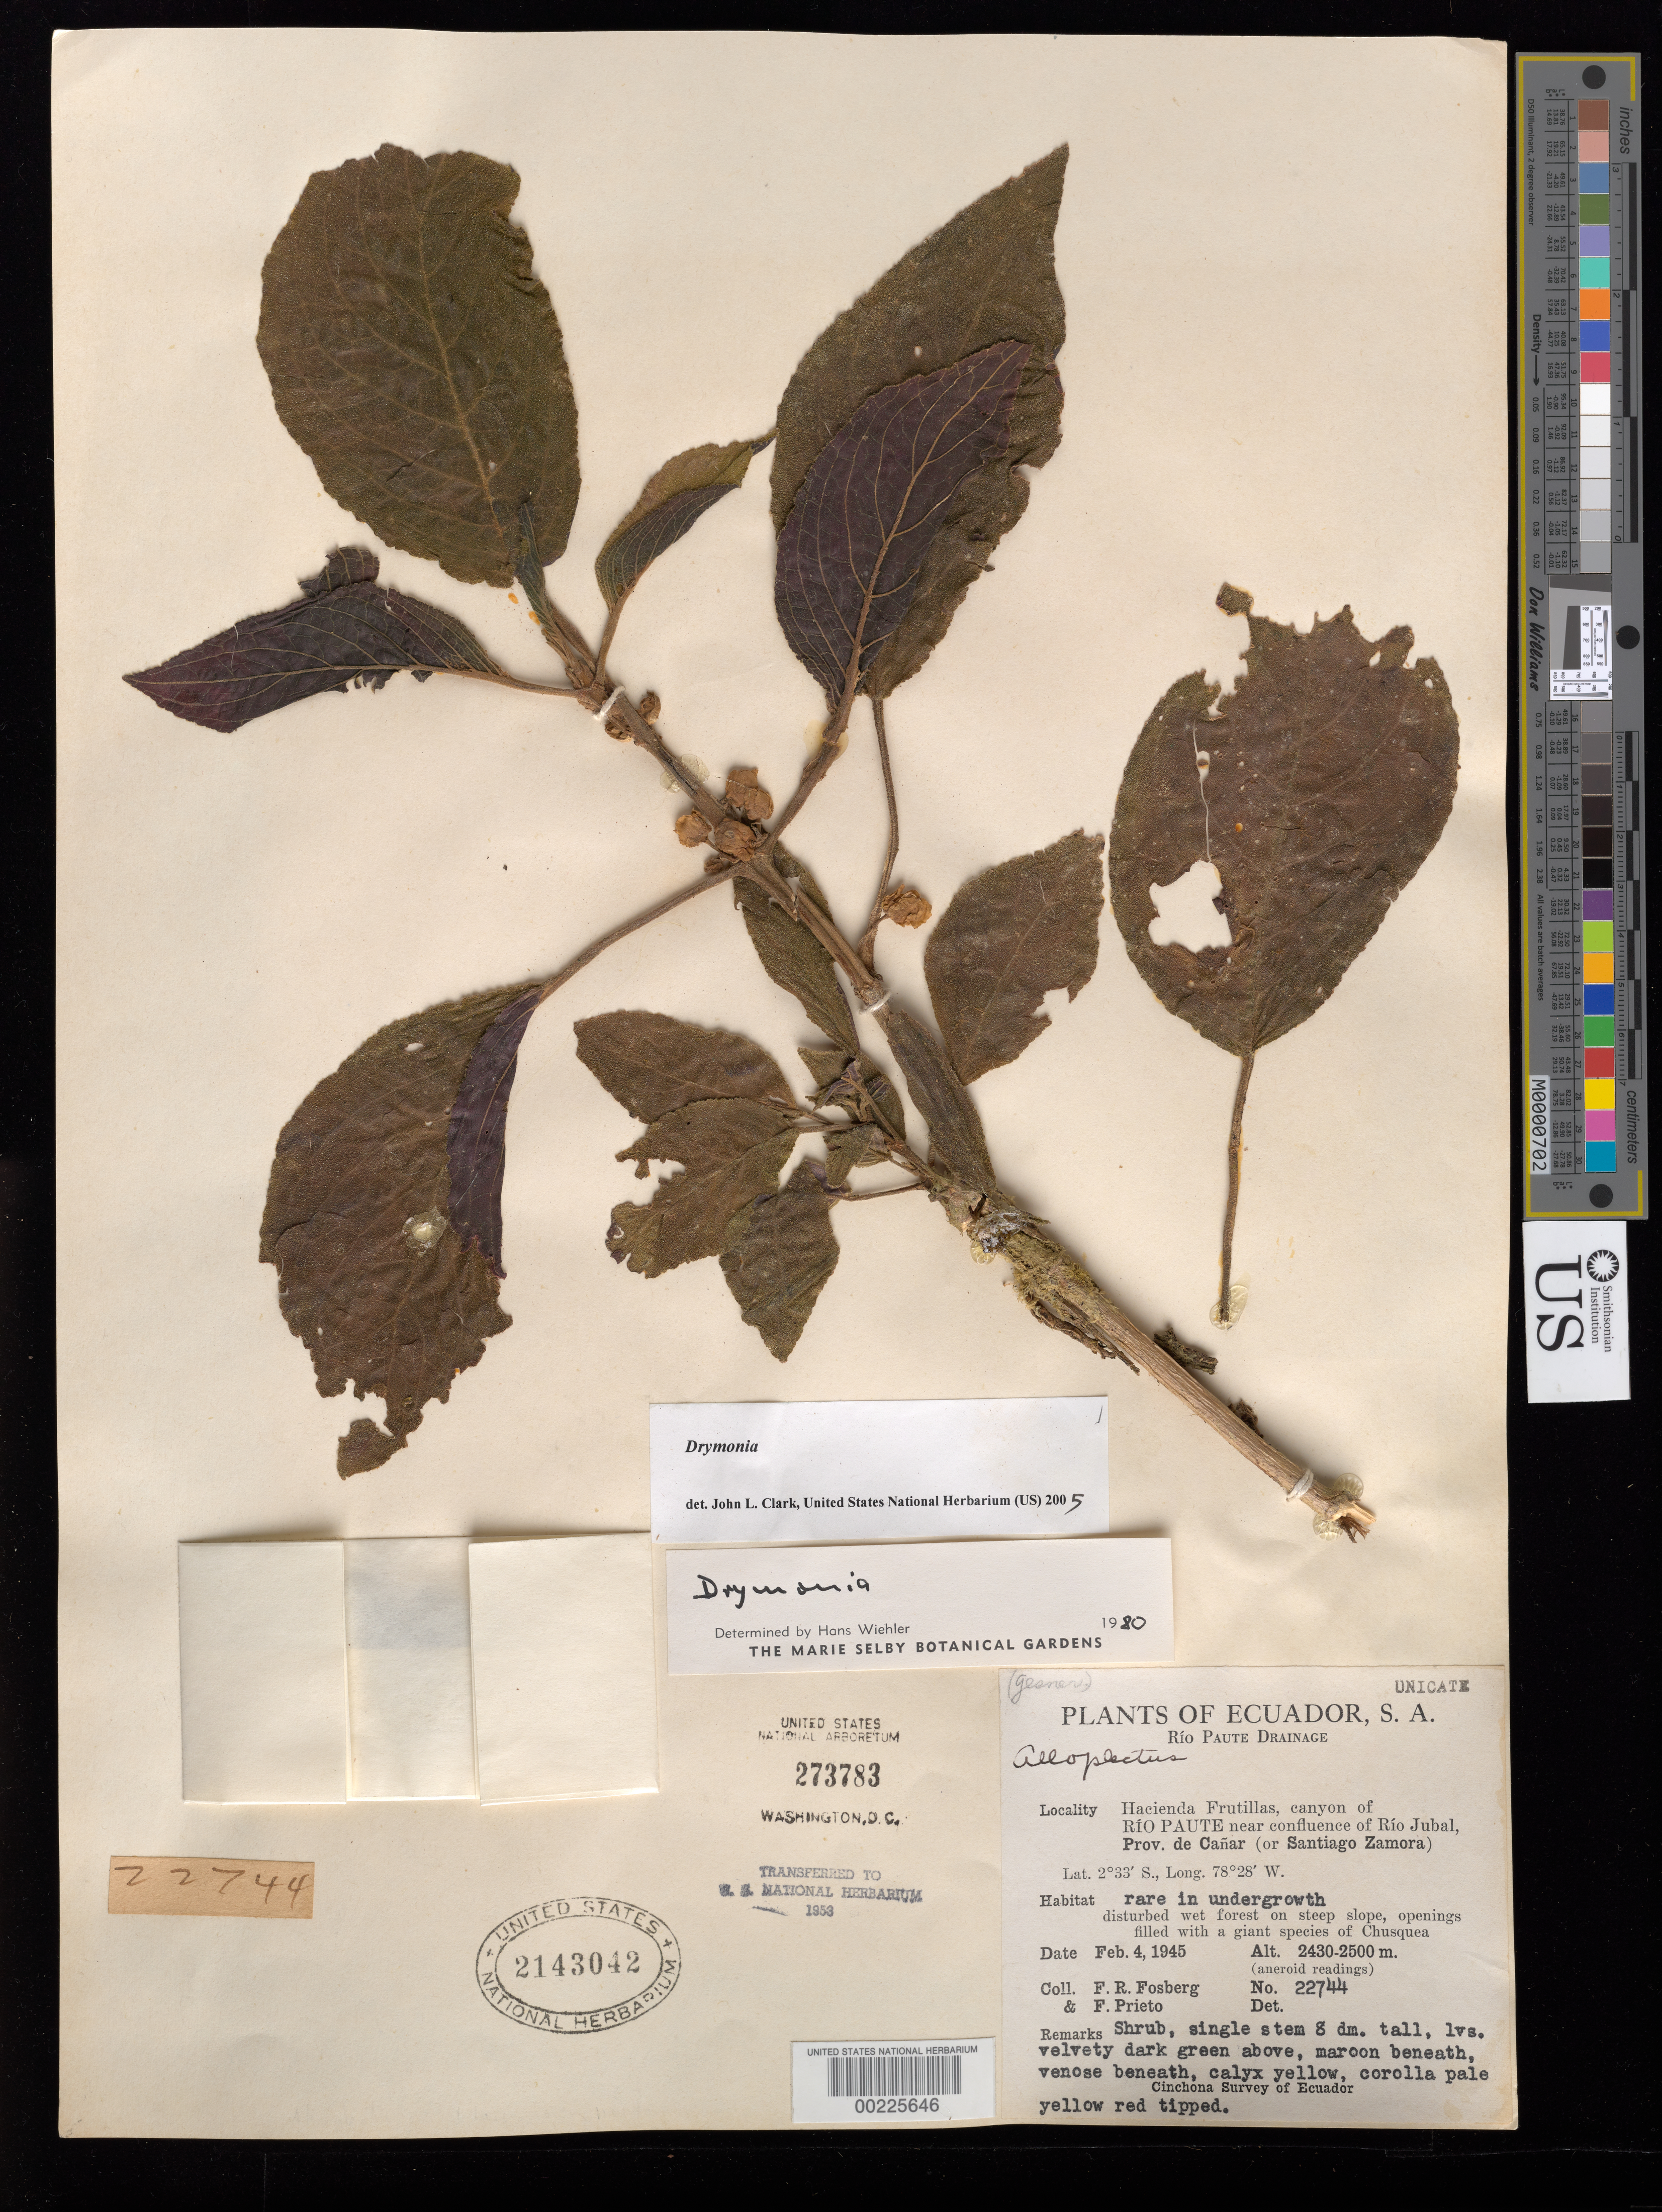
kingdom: Plantae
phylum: Tracheophyta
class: Magnoliopsida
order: Lamiales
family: Gesneriaceae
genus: Drymonia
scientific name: Drymonia sp.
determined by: Clark, J. L., (SEL), The Marie Selby Botanical Garden (UNITED STATES)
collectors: F. R. Fosberg & F. Prieto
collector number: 22744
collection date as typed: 04 Feb 1945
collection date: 1945-02-04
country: Ecuador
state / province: Cañar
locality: Hacienda Frutillas, canyon of Rio Paute near confluence of Rio Jubal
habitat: Disturbed wet forest on steep slope, openings filled w/ chusquea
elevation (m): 2430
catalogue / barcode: US 2143042